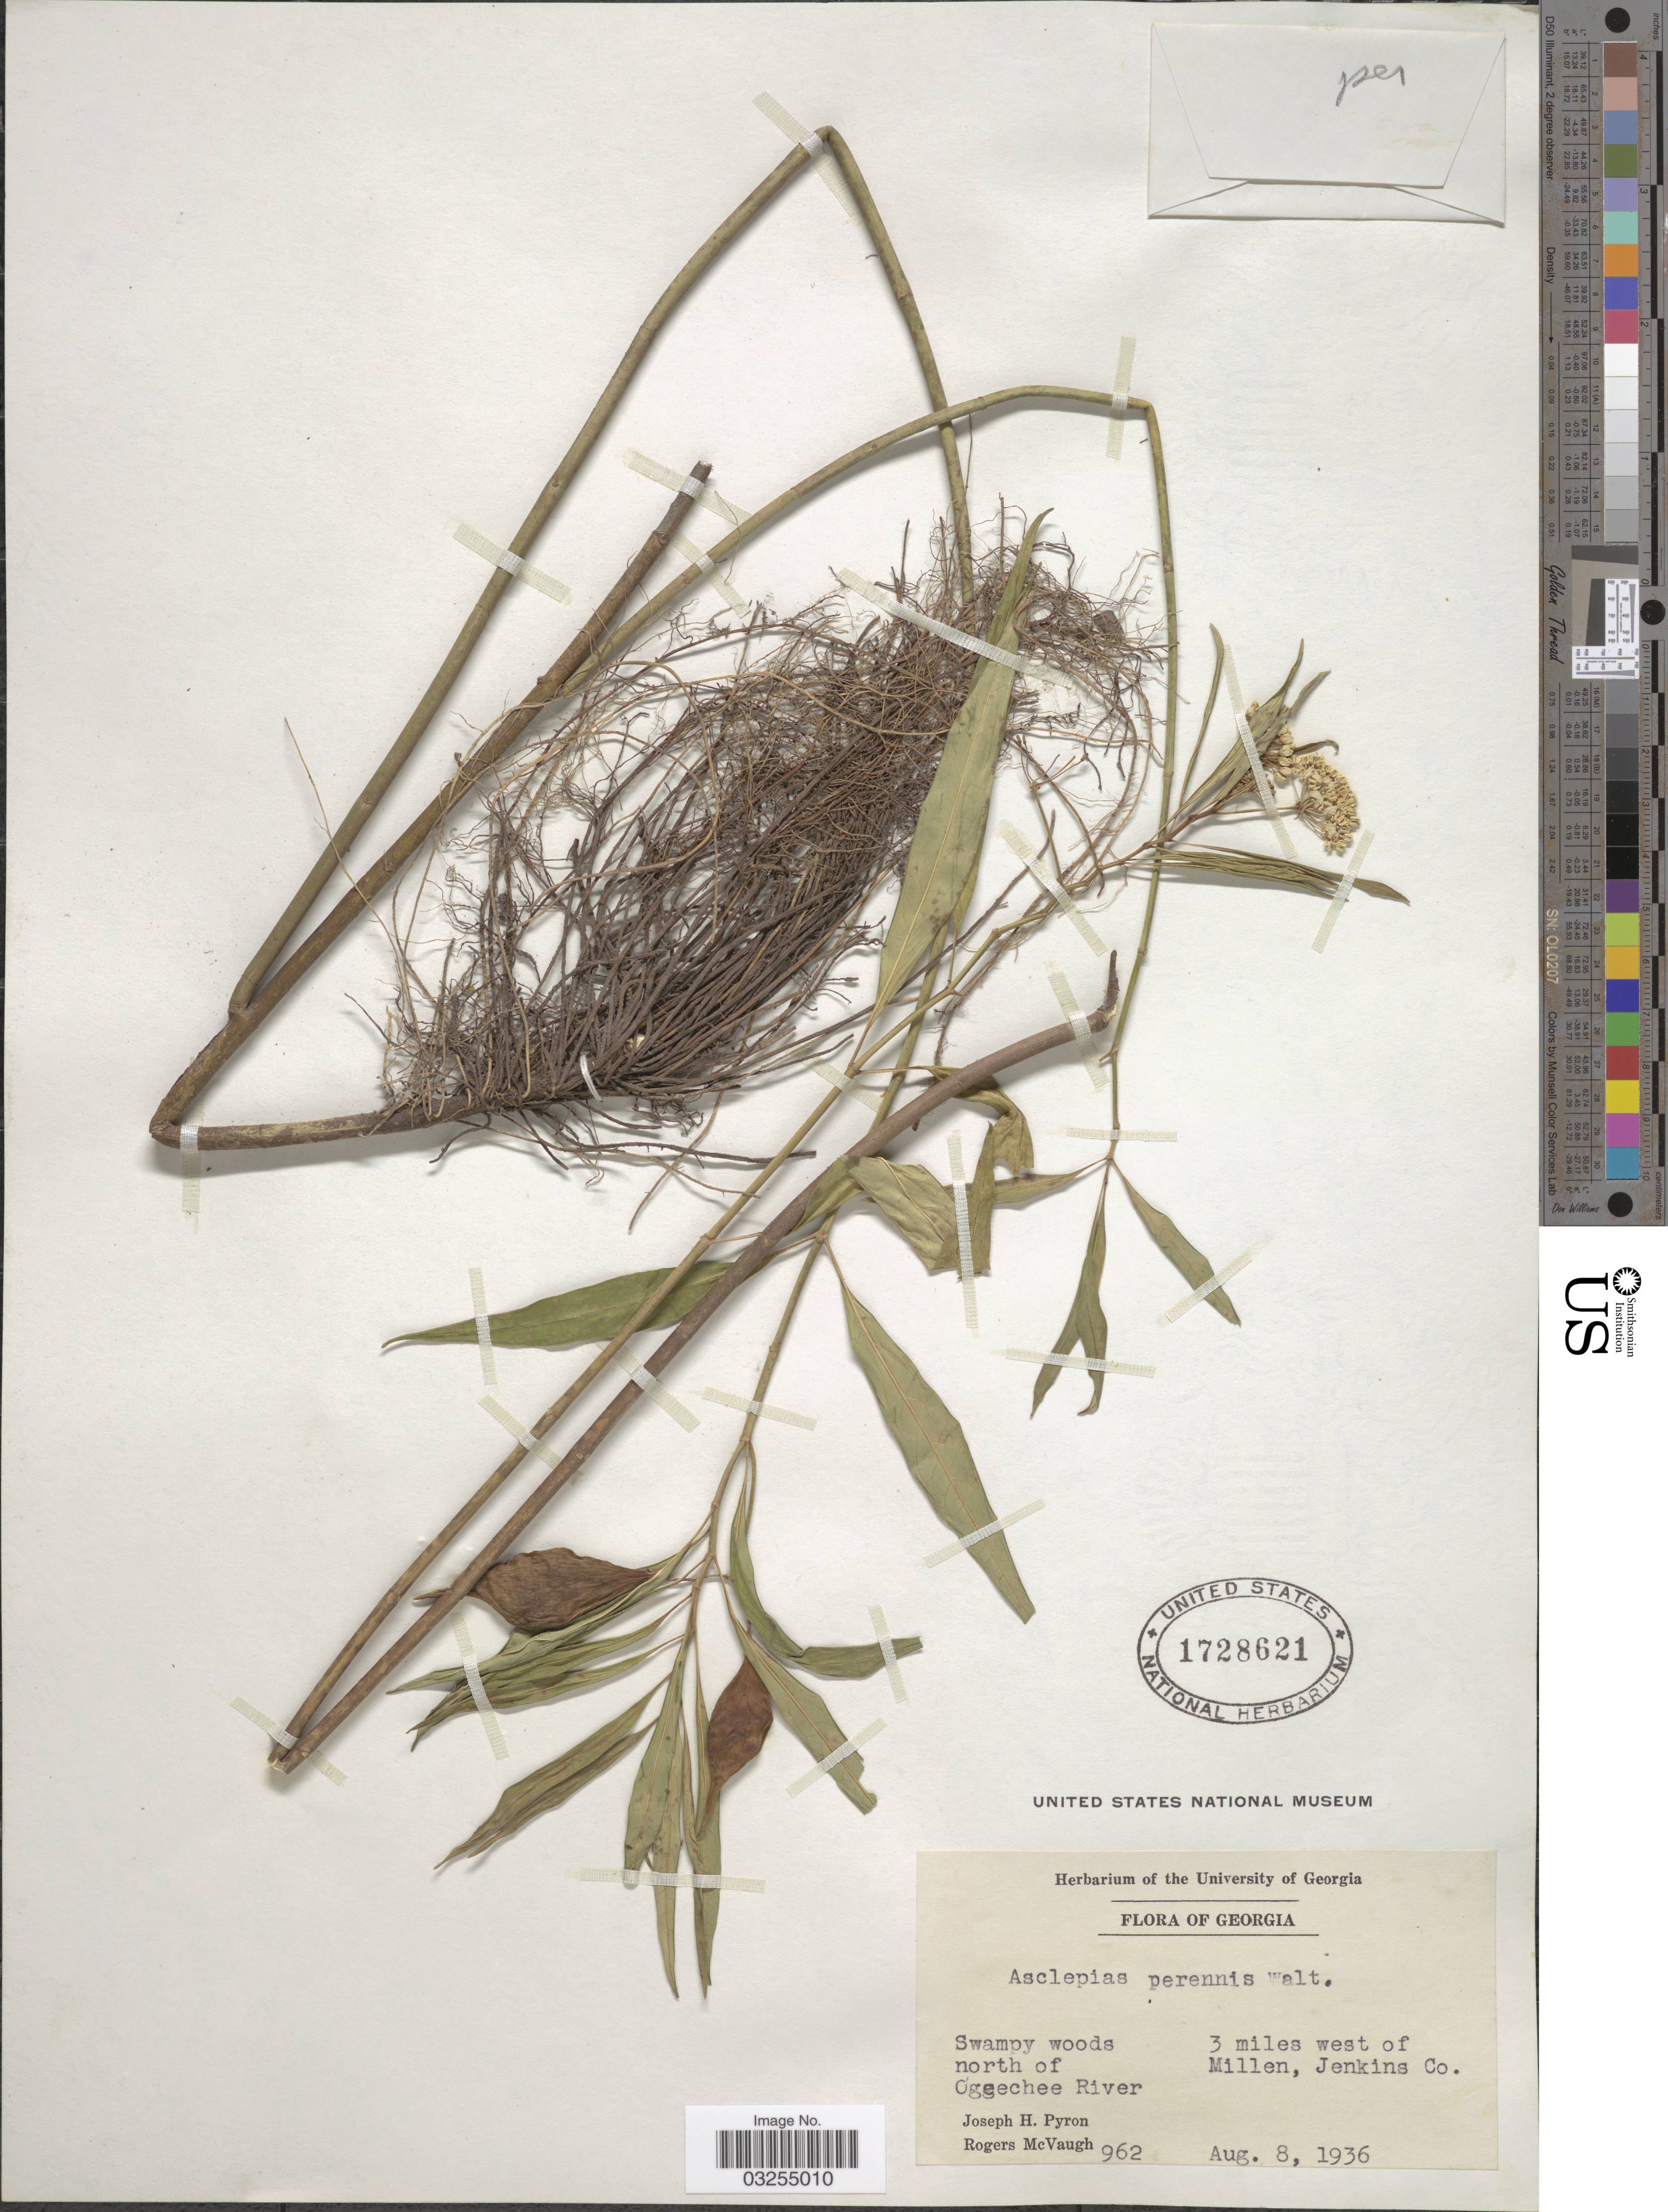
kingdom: Plantae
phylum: Tracheophyta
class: Magnoliopsida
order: Gentianales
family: Apocynaceae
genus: Asclepias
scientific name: Asclepias perennis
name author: Walter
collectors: J. H. Pyron & R. McVaugh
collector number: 962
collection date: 1936-08-08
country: United States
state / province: Georgia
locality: North of Ogeechee River. 3 miles west of Millen, Jenkins Co.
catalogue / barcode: US 1728621